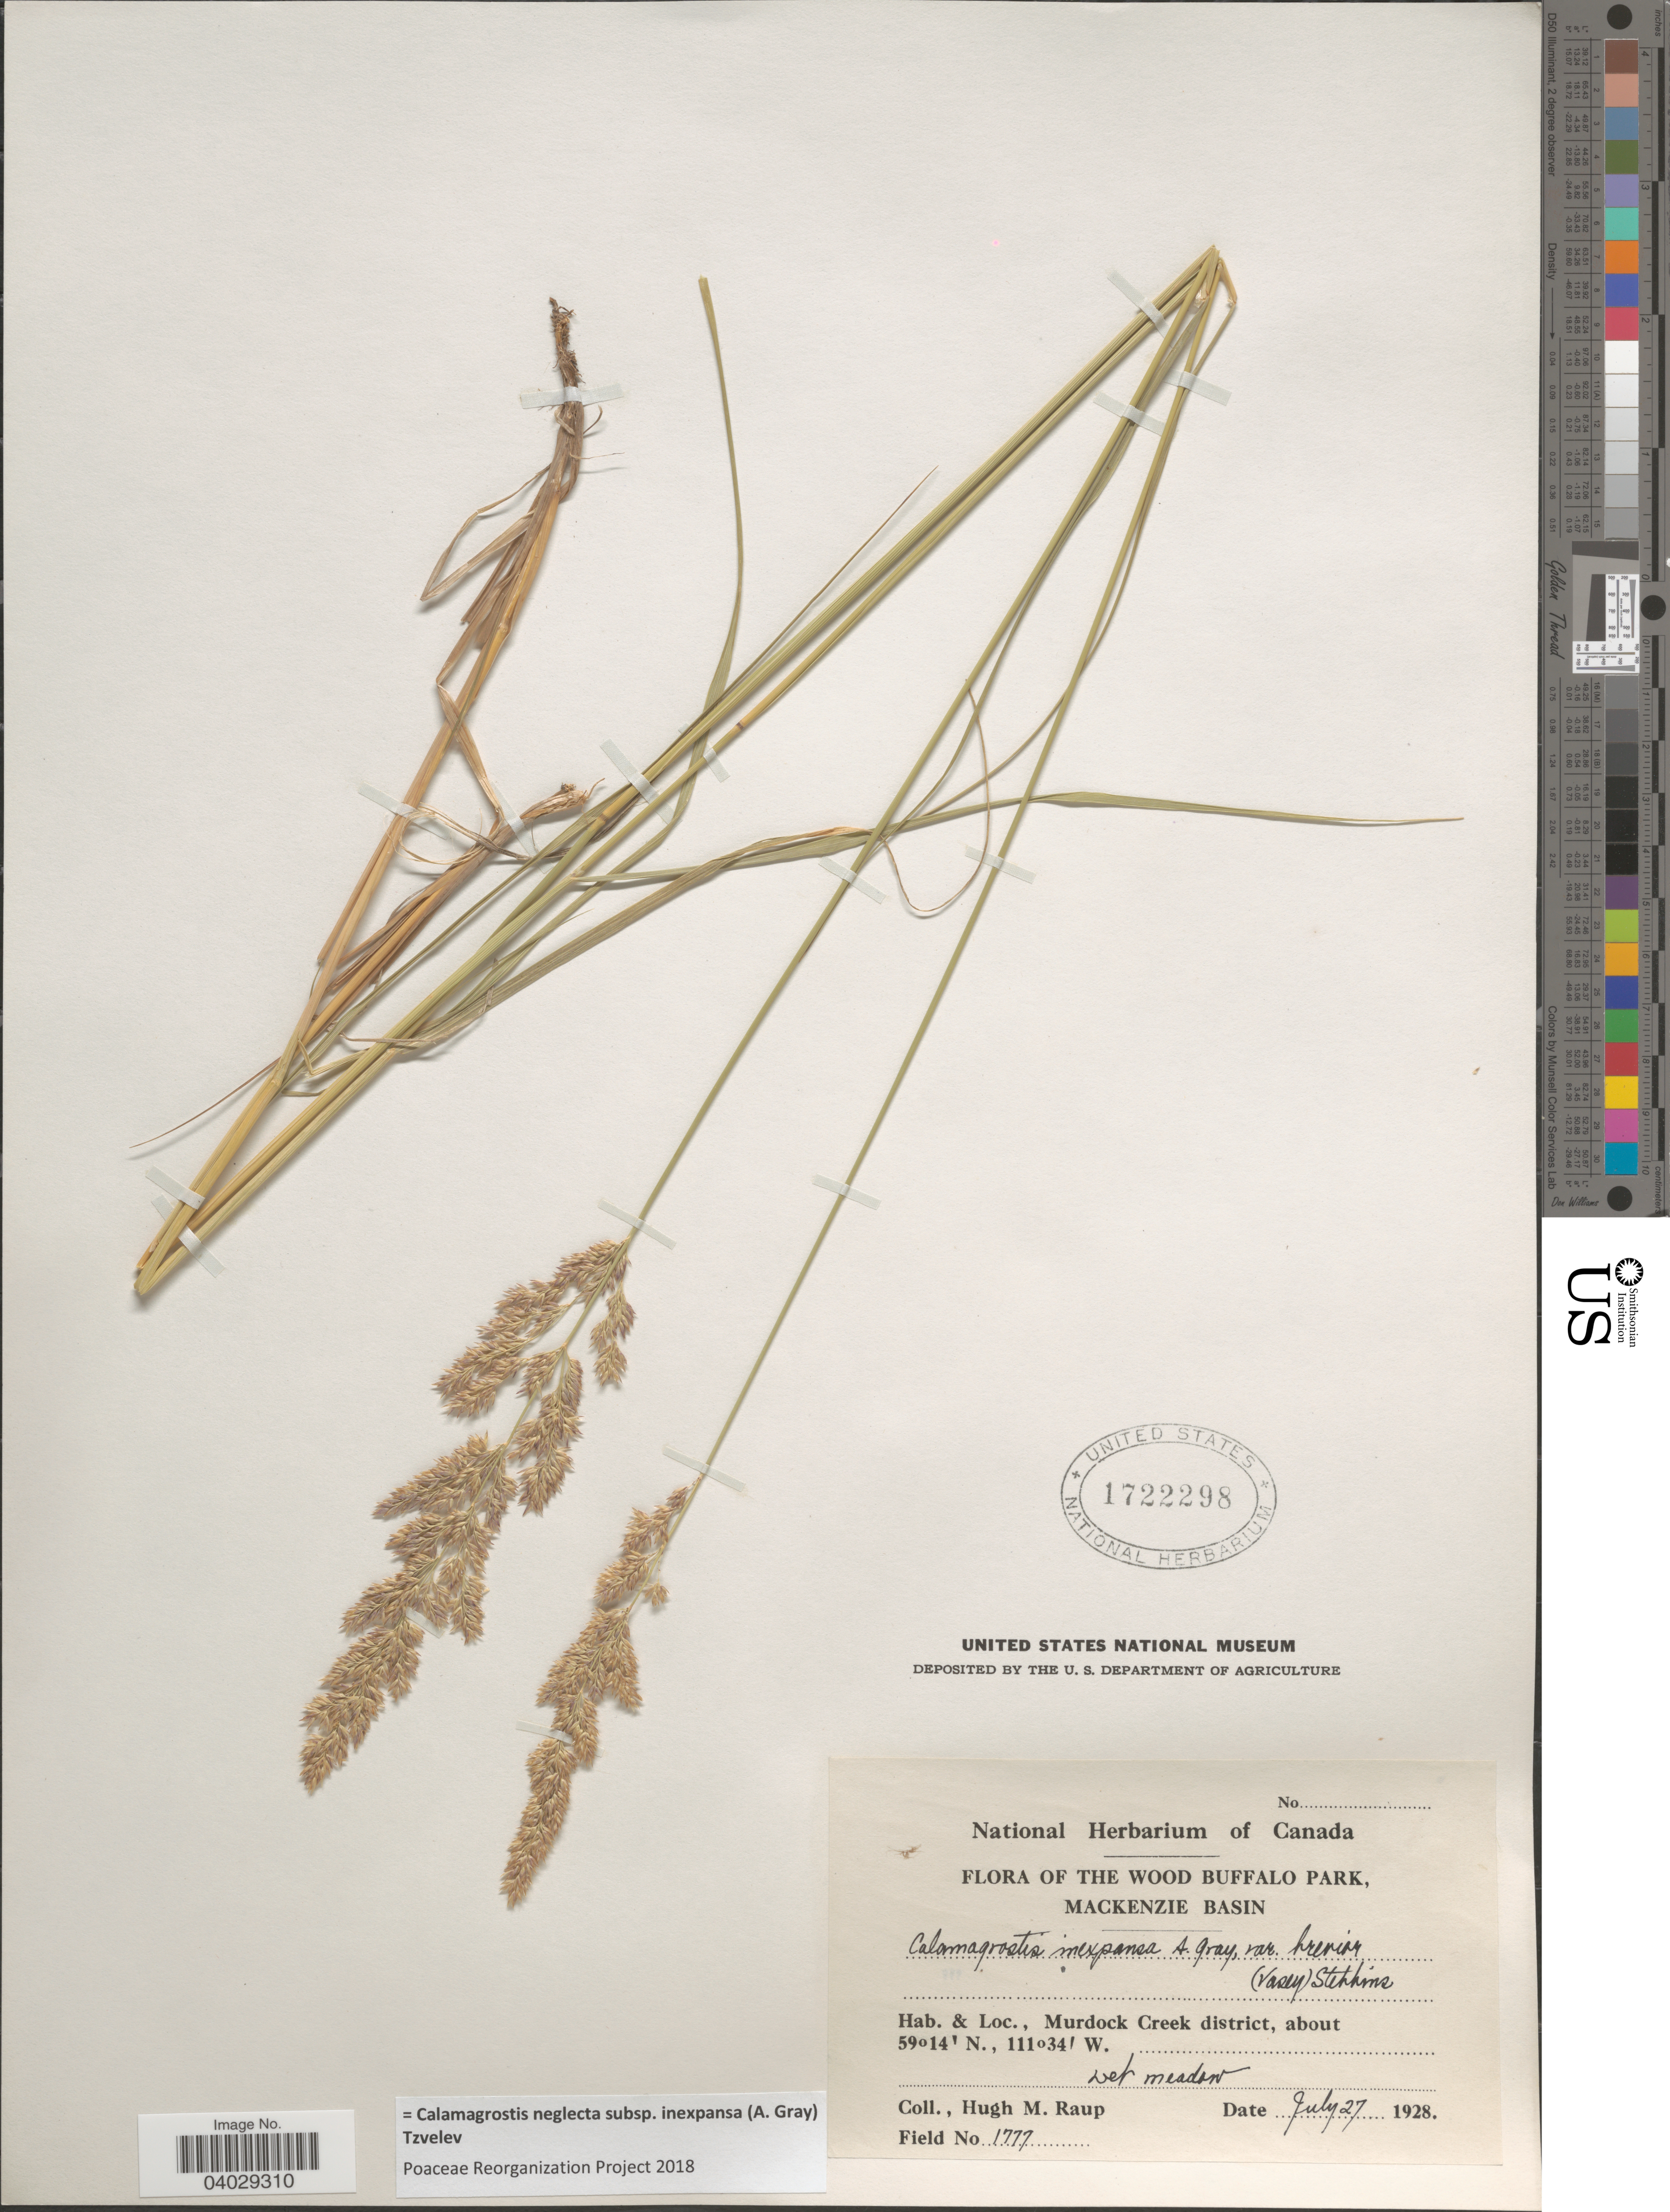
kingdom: Plantae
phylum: Tracheophyta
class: Liliopsida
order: Poales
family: Poaceae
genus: Calamagrostis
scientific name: Calamagrostis neglecta subsp. inexpansa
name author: (A. Gray) Tzvelev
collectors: H. Raup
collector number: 1777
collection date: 1928-07-27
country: Canada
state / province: Alberta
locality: The Wood Buffalo Park, Mackenzie Basin. Murdock Creek district.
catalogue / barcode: US 1722298